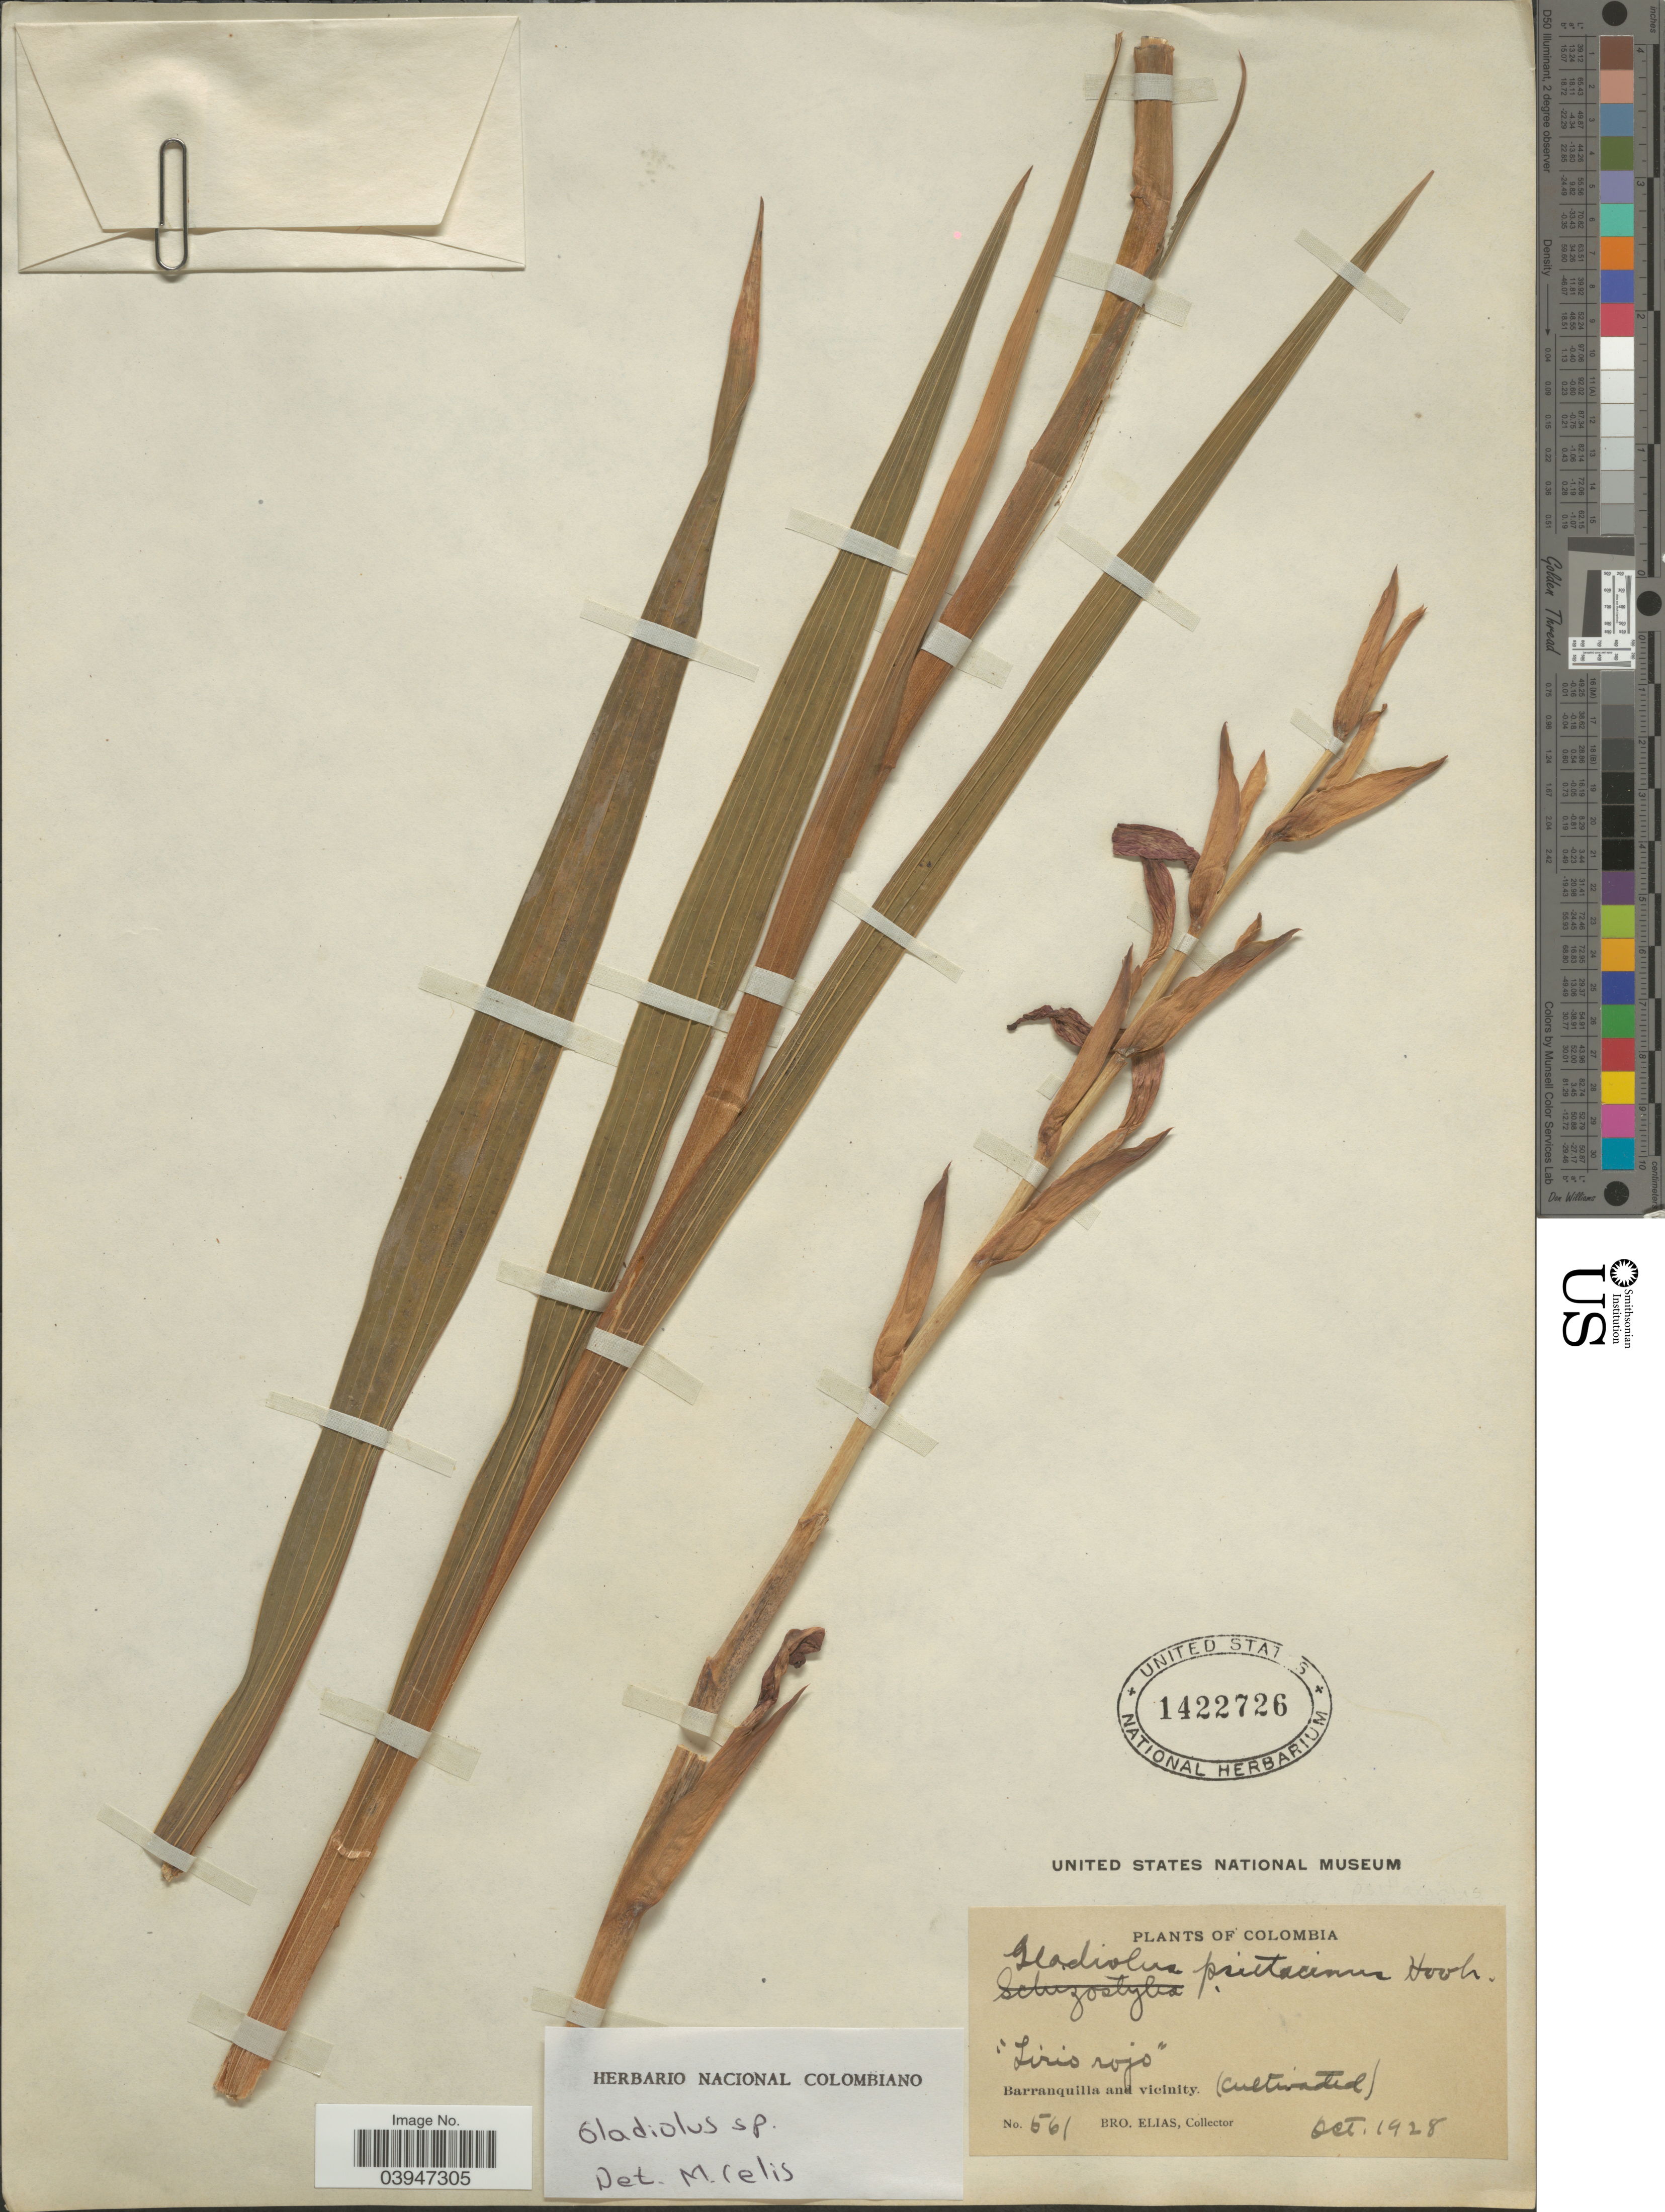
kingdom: Plantae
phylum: Tracheophyta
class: Liliopsida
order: Asparagales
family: Iridaceae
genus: Gladiolus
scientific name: Gladiolus sp.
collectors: Bro. Elias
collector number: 561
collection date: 1928-10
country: Colombia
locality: Barranquilla and vicinity. (Cultivated).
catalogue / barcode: US 1422726